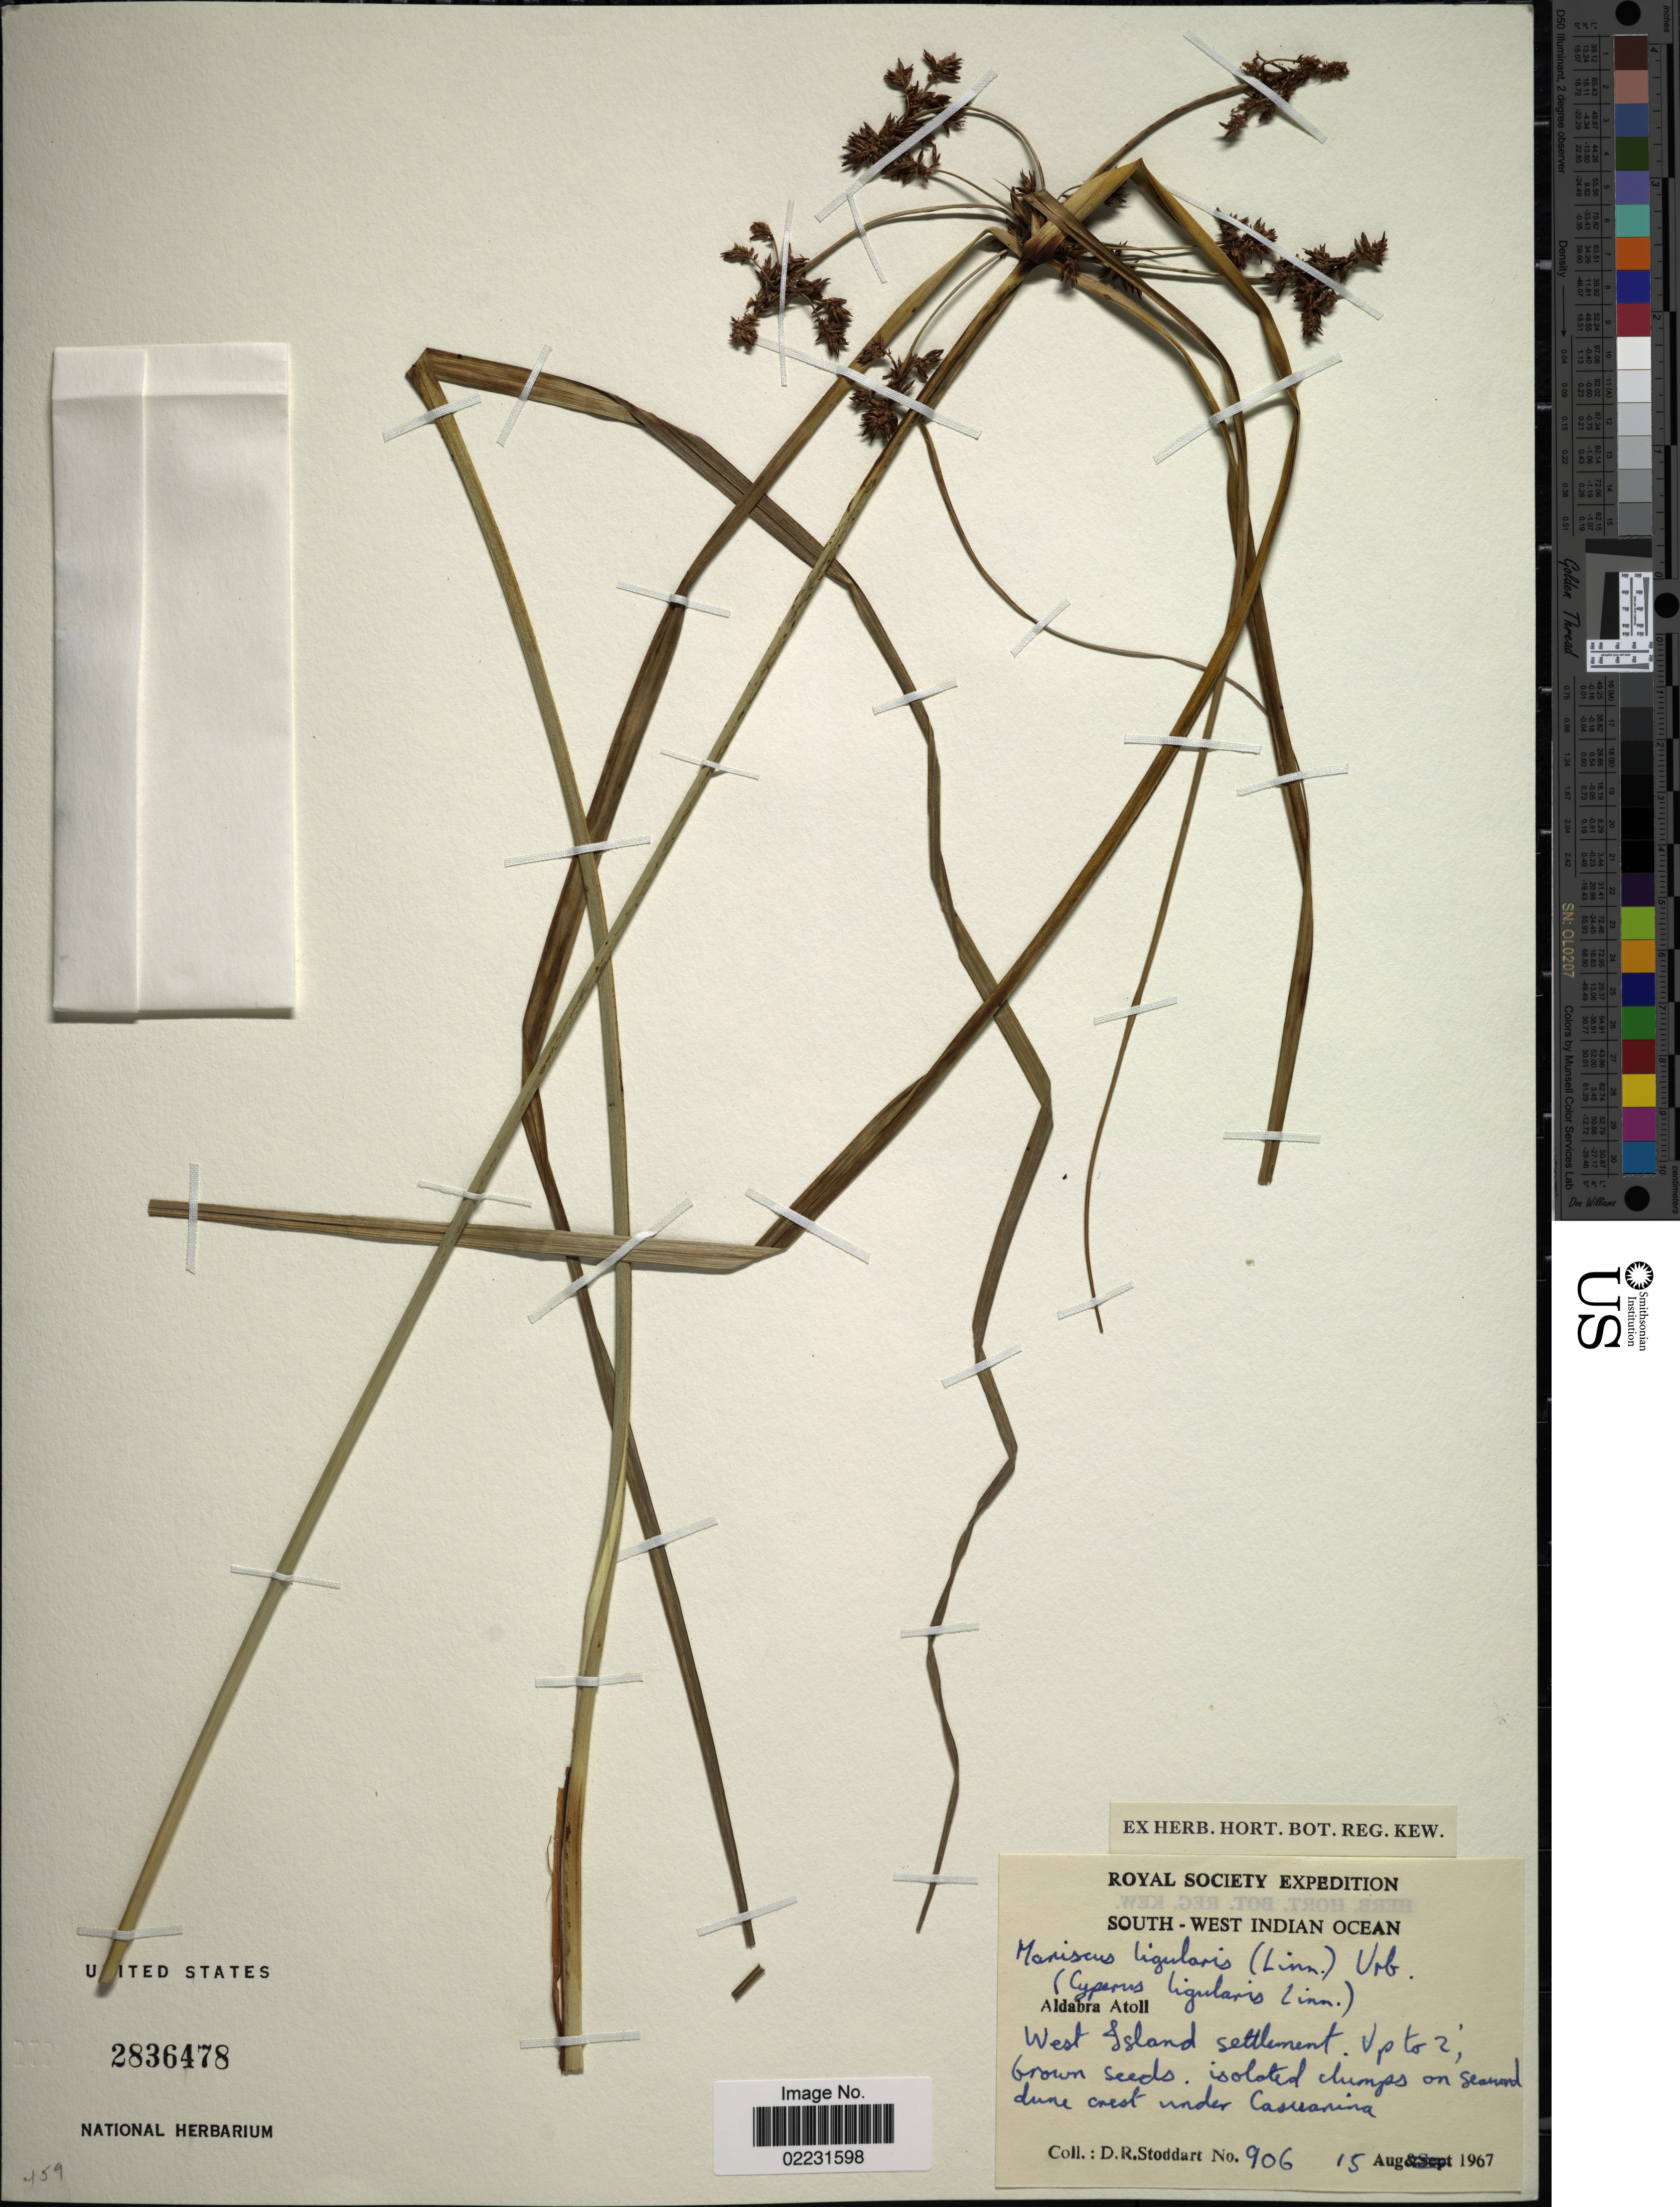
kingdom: Plantae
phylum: Tracheophyta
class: Liliopsida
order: Poales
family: Cyperaceae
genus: Cyperus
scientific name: Cyperus ligularis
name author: L.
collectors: D. R. Stoddart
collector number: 906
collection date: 1967-08-15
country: Seychelles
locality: South-West Indian Ocean, Aldabra Atoll, West Island Settlement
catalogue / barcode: US 2836478